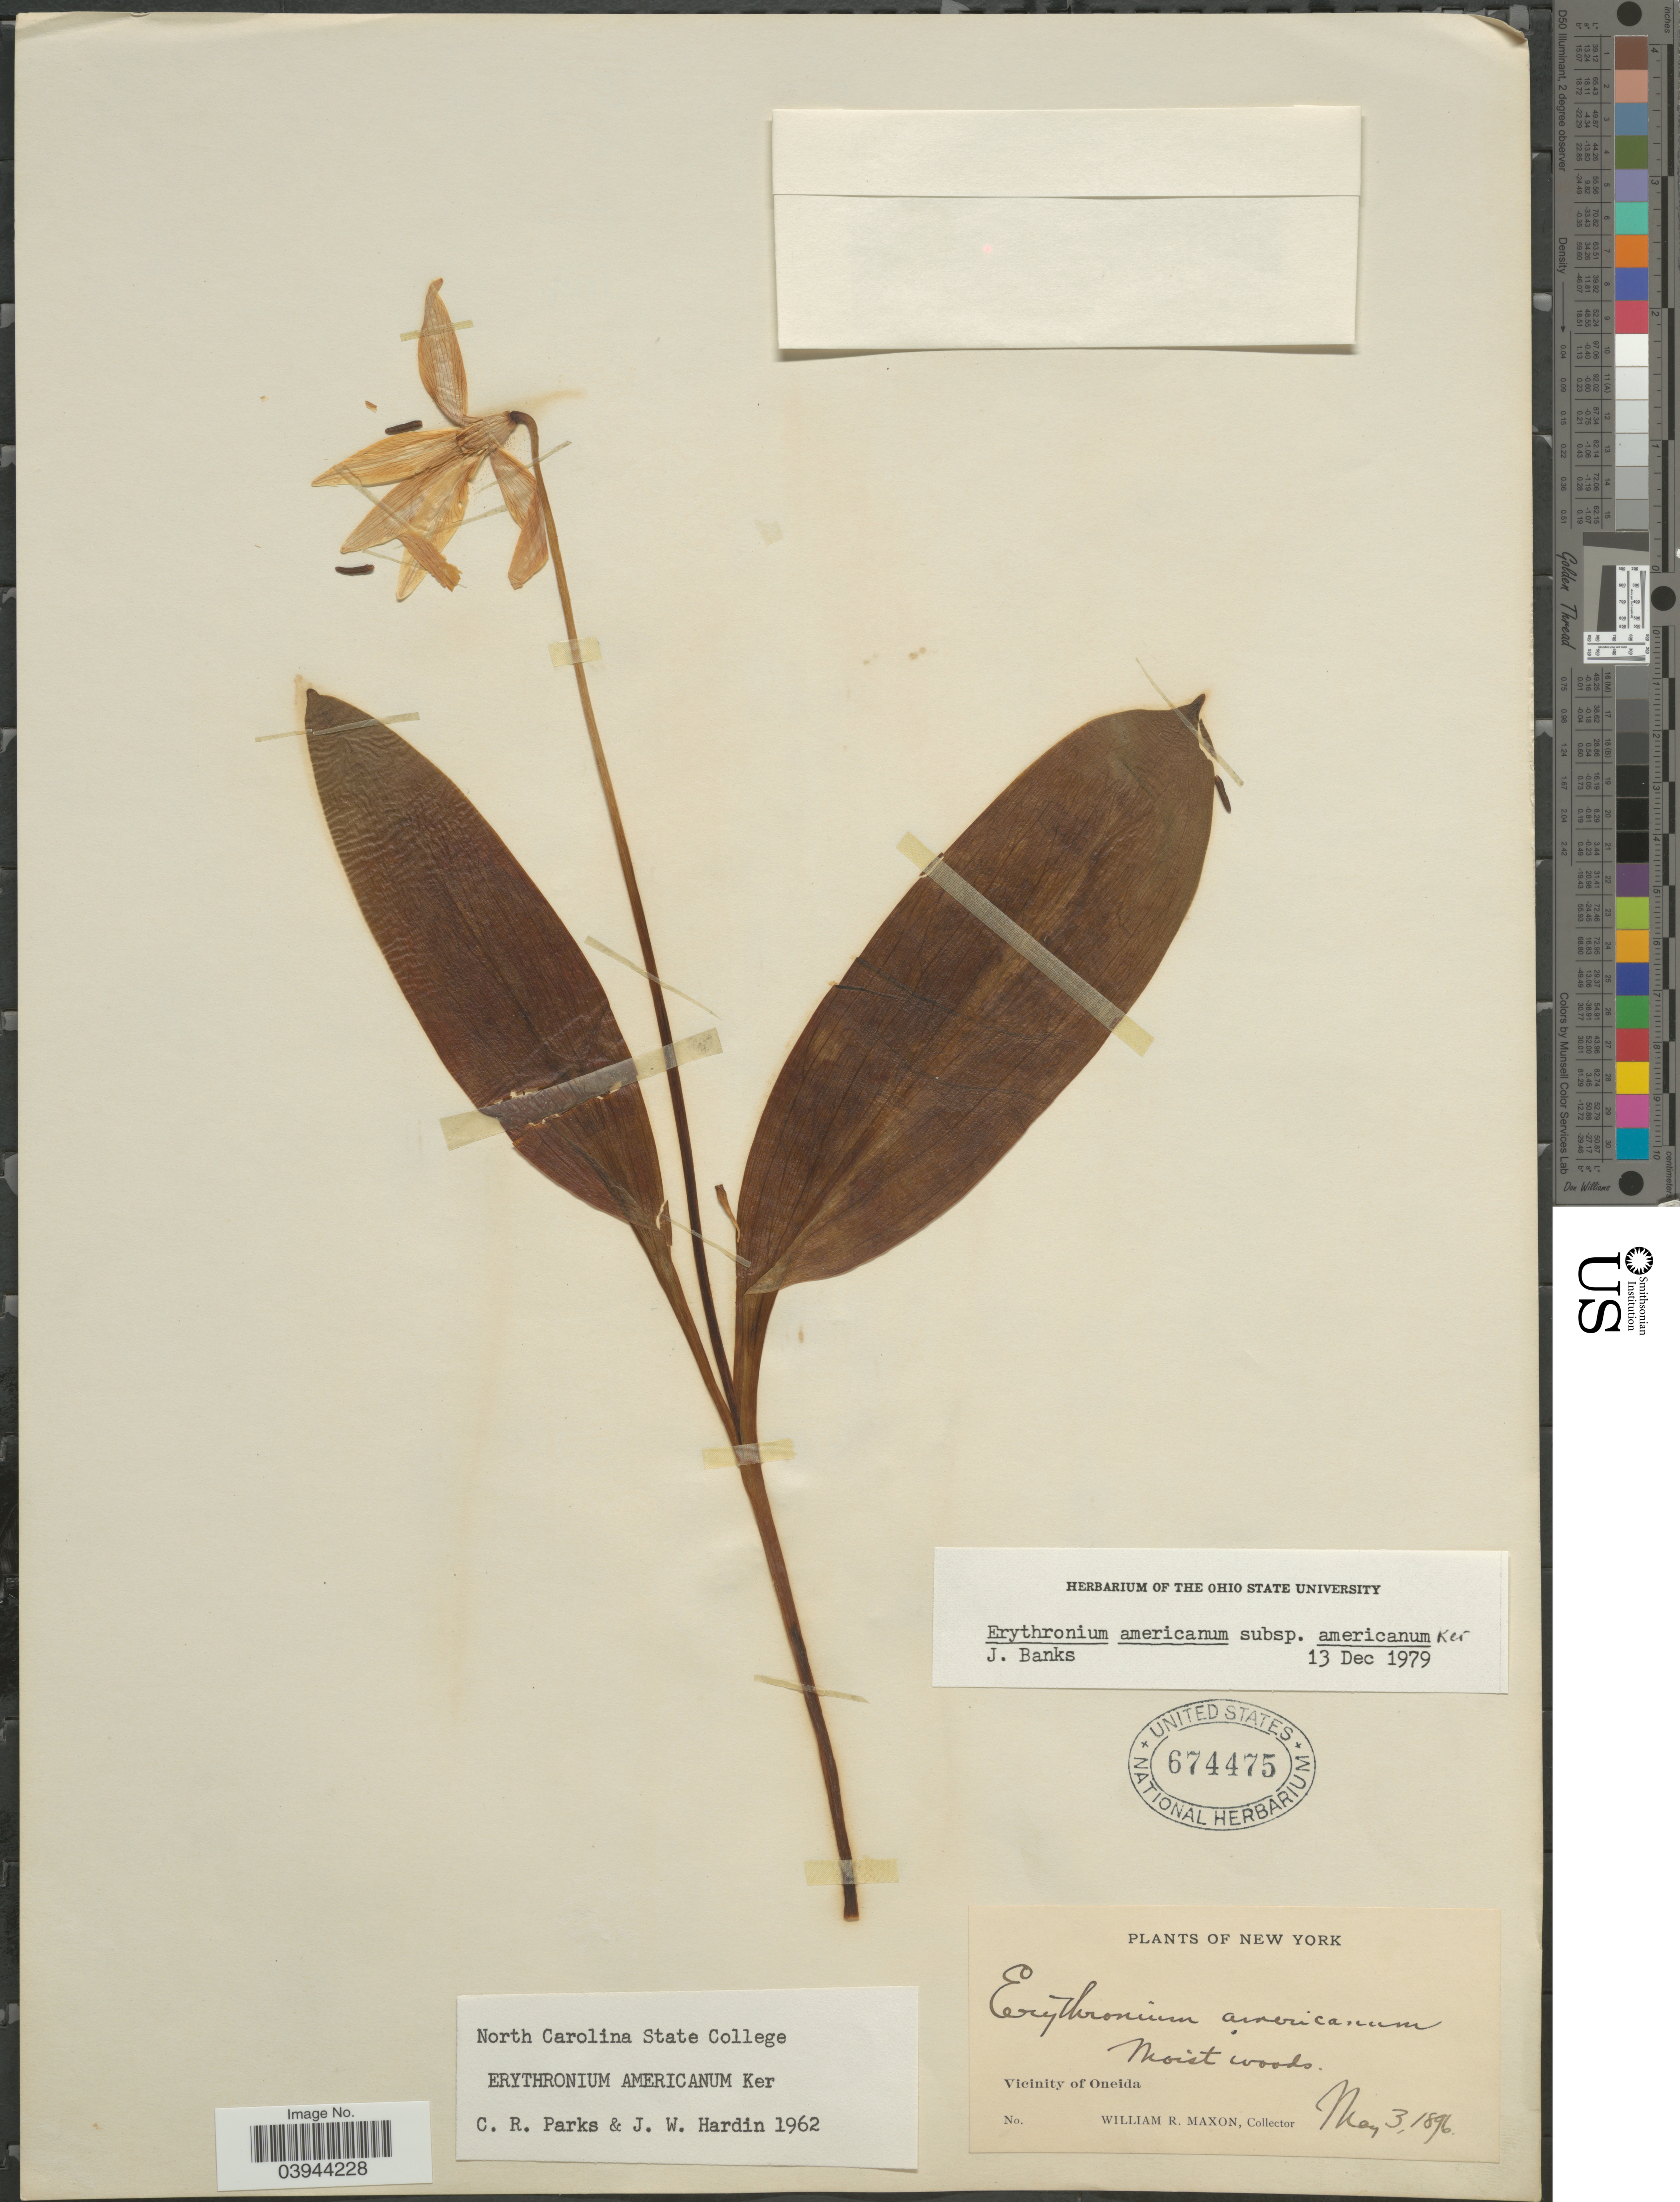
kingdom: Plantae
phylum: Tracheophyta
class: Liliopsida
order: Liliales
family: Liliaceae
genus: Erythronium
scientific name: Erythronium americanum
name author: Ker Gawl.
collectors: W. R. Maxon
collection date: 1896-05-03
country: United States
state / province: New York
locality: Vicinity of Oneida.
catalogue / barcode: US 674475